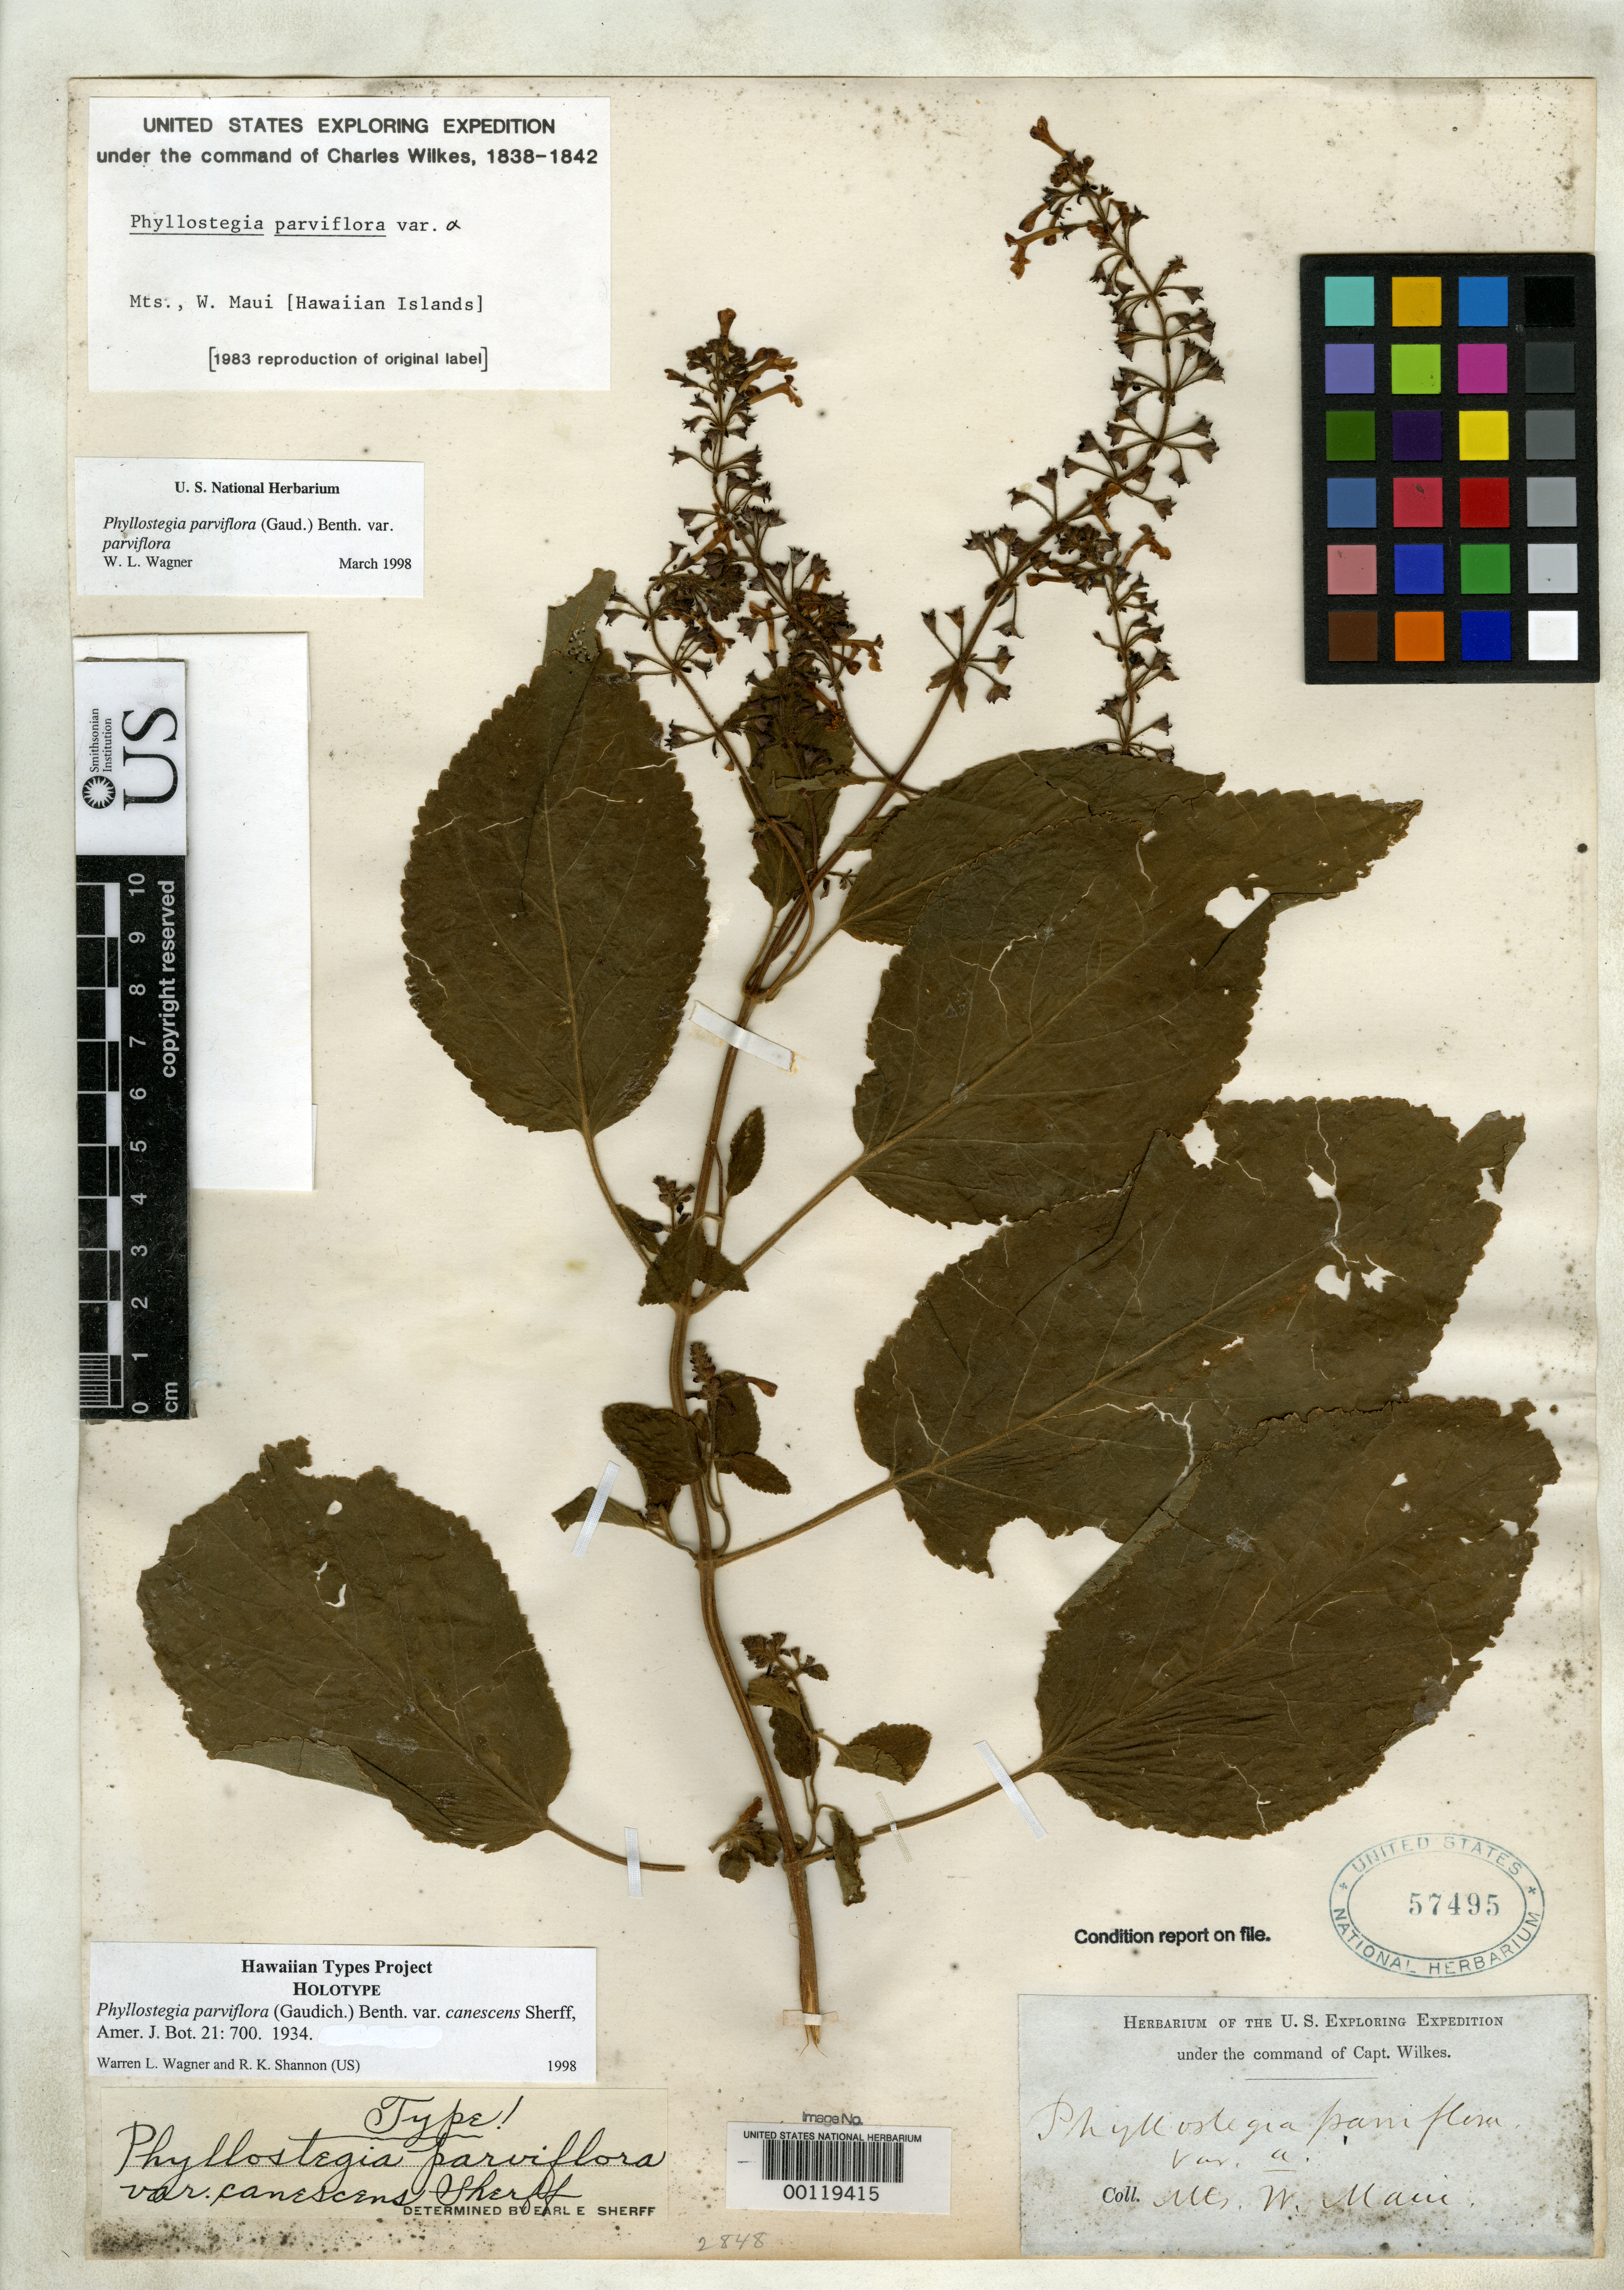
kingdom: Plantae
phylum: Tracheophyta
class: Magnoliopsida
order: Lamiales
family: Lamiaceae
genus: Phyllostegia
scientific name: Phyllostegia parviflora var. canescens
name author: Sherff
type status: Holotype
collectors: Wilkes Explor. Exped.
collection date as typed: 1840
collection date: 1840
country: United States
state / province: Hawaii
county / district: Maui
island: Maui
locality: Mountains, west Maui.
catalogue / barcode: US 57495